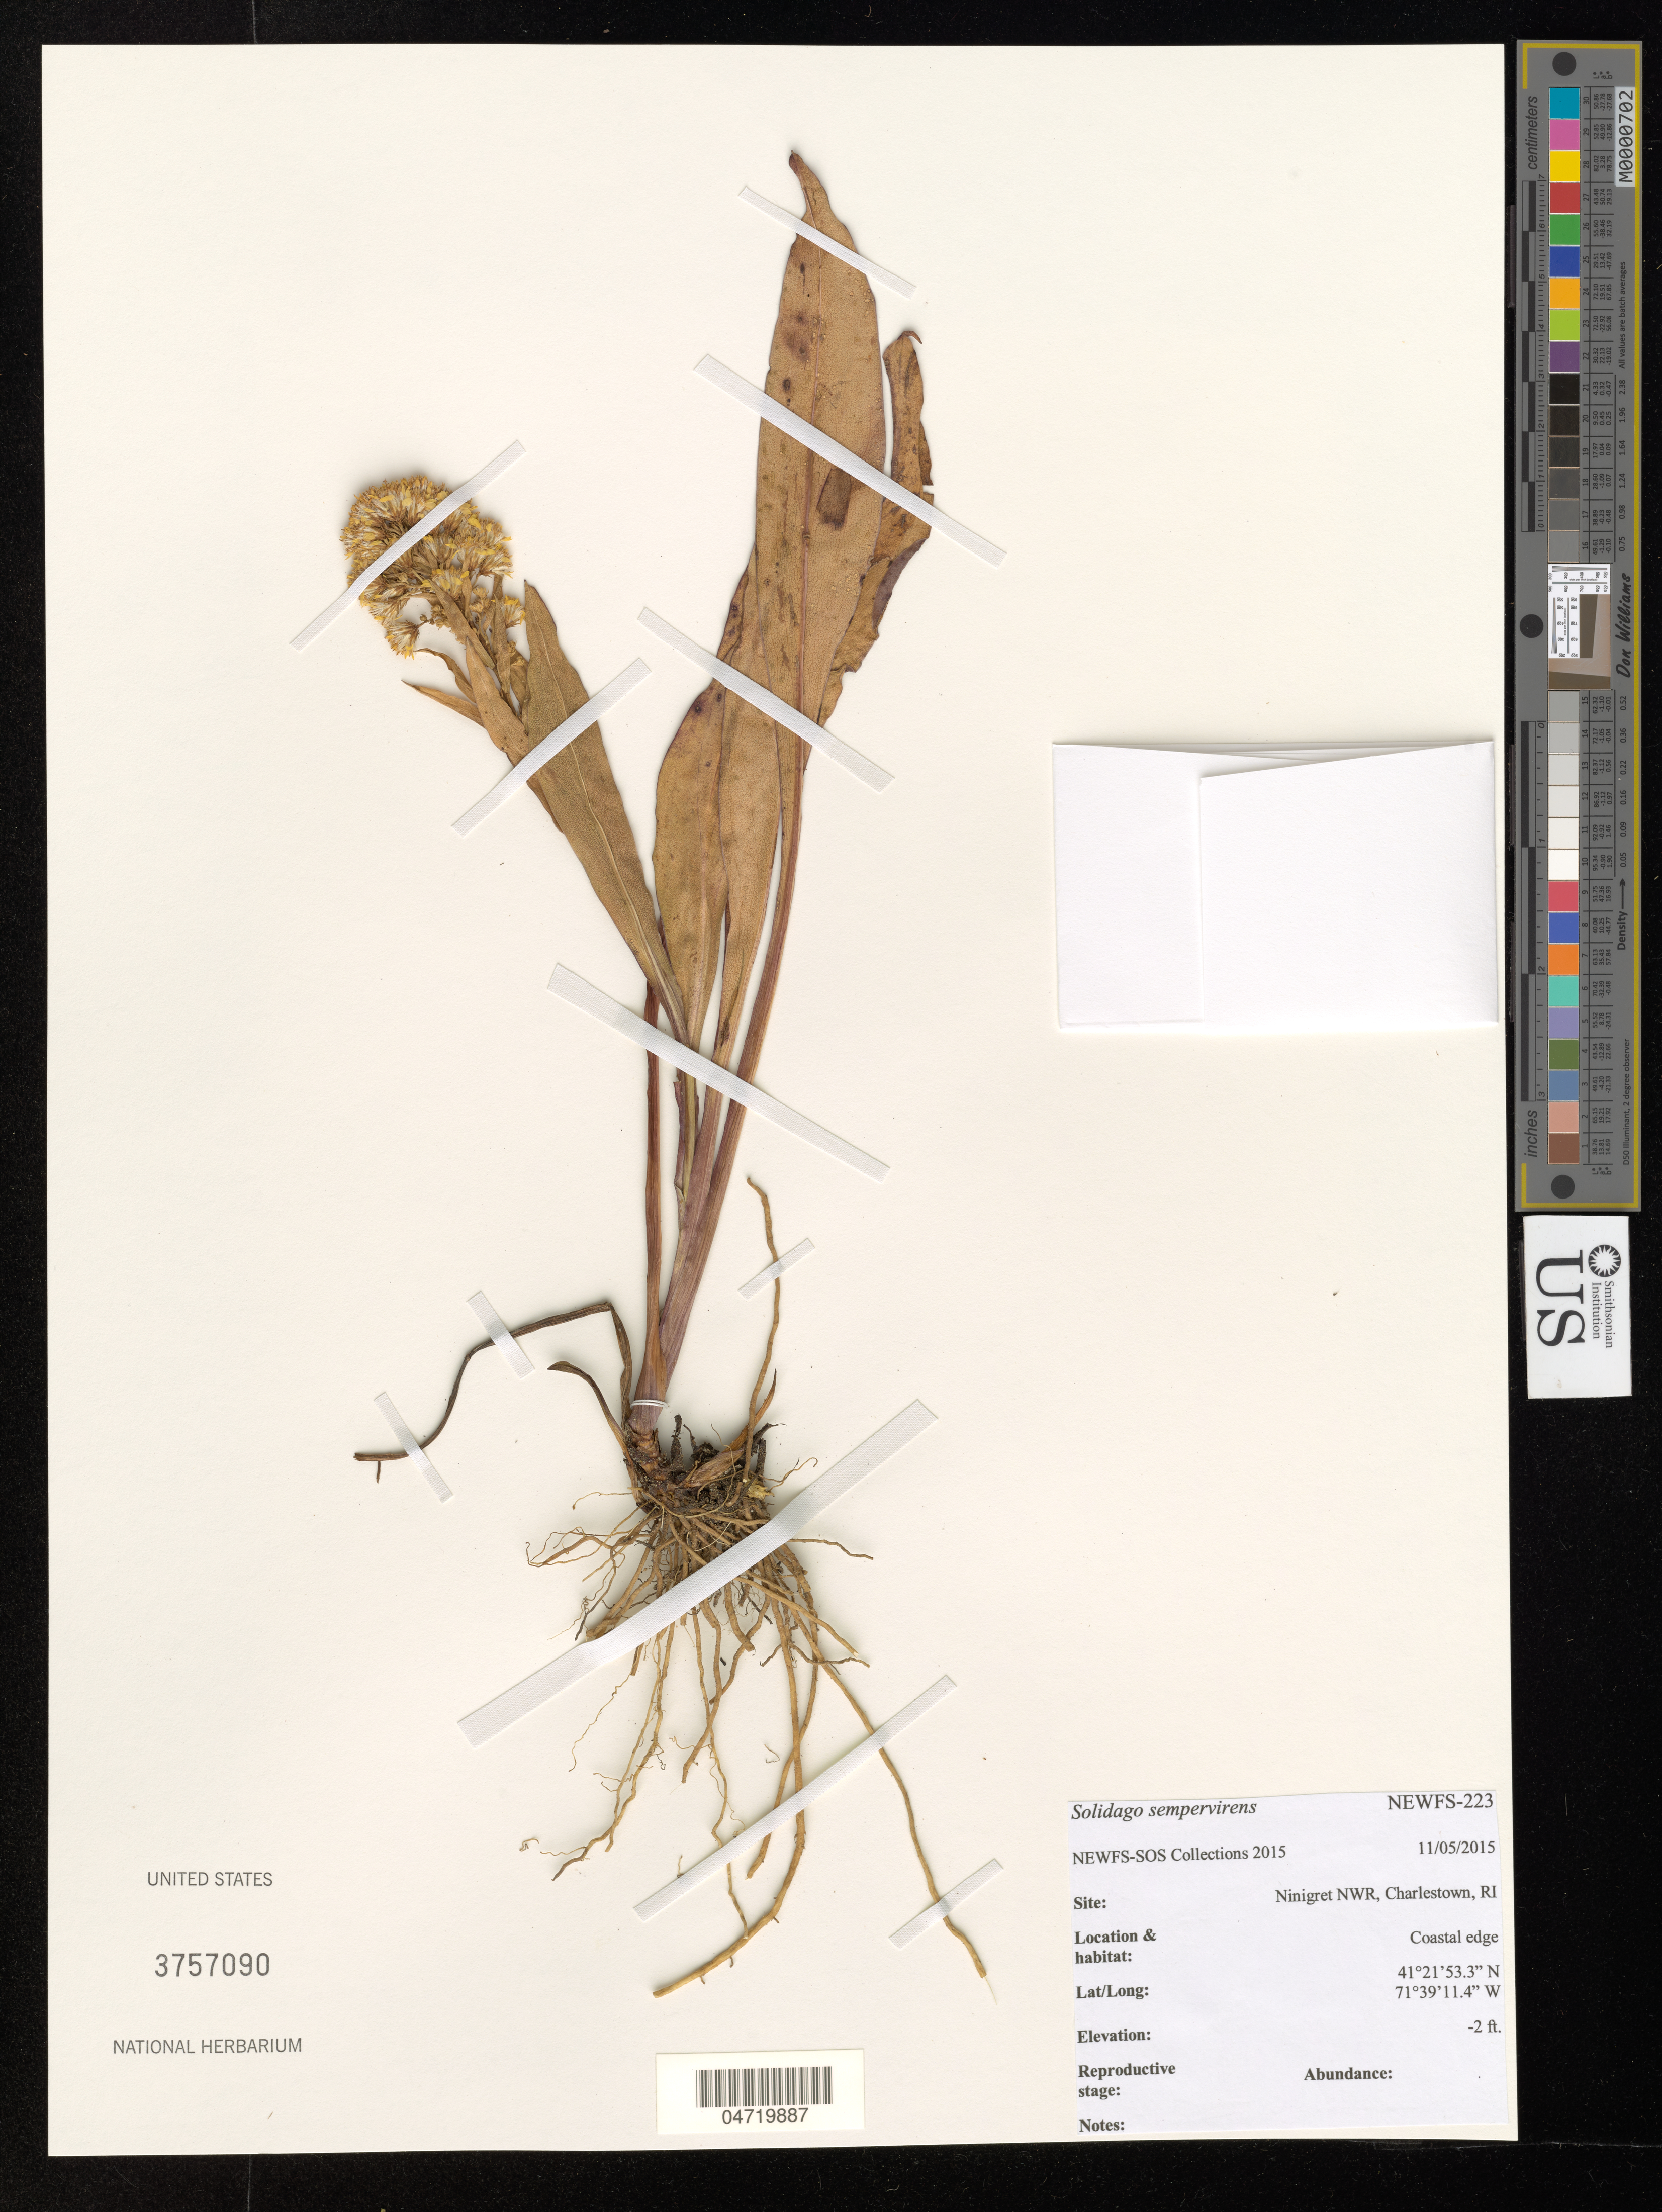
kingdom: Plantae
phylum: Tracheophyta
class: Magnoliopsida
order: Asterales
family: Asteraceae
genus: Solidago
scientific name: Solidago sempervirens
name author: L.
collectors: NEWFS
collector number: NEWFS-223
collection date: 2015-11-05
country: United States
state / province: Rhode Island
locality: Site: Ninigret NWR, Charlestown. Coastal edge.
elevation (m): -1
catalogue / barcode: US 3757090